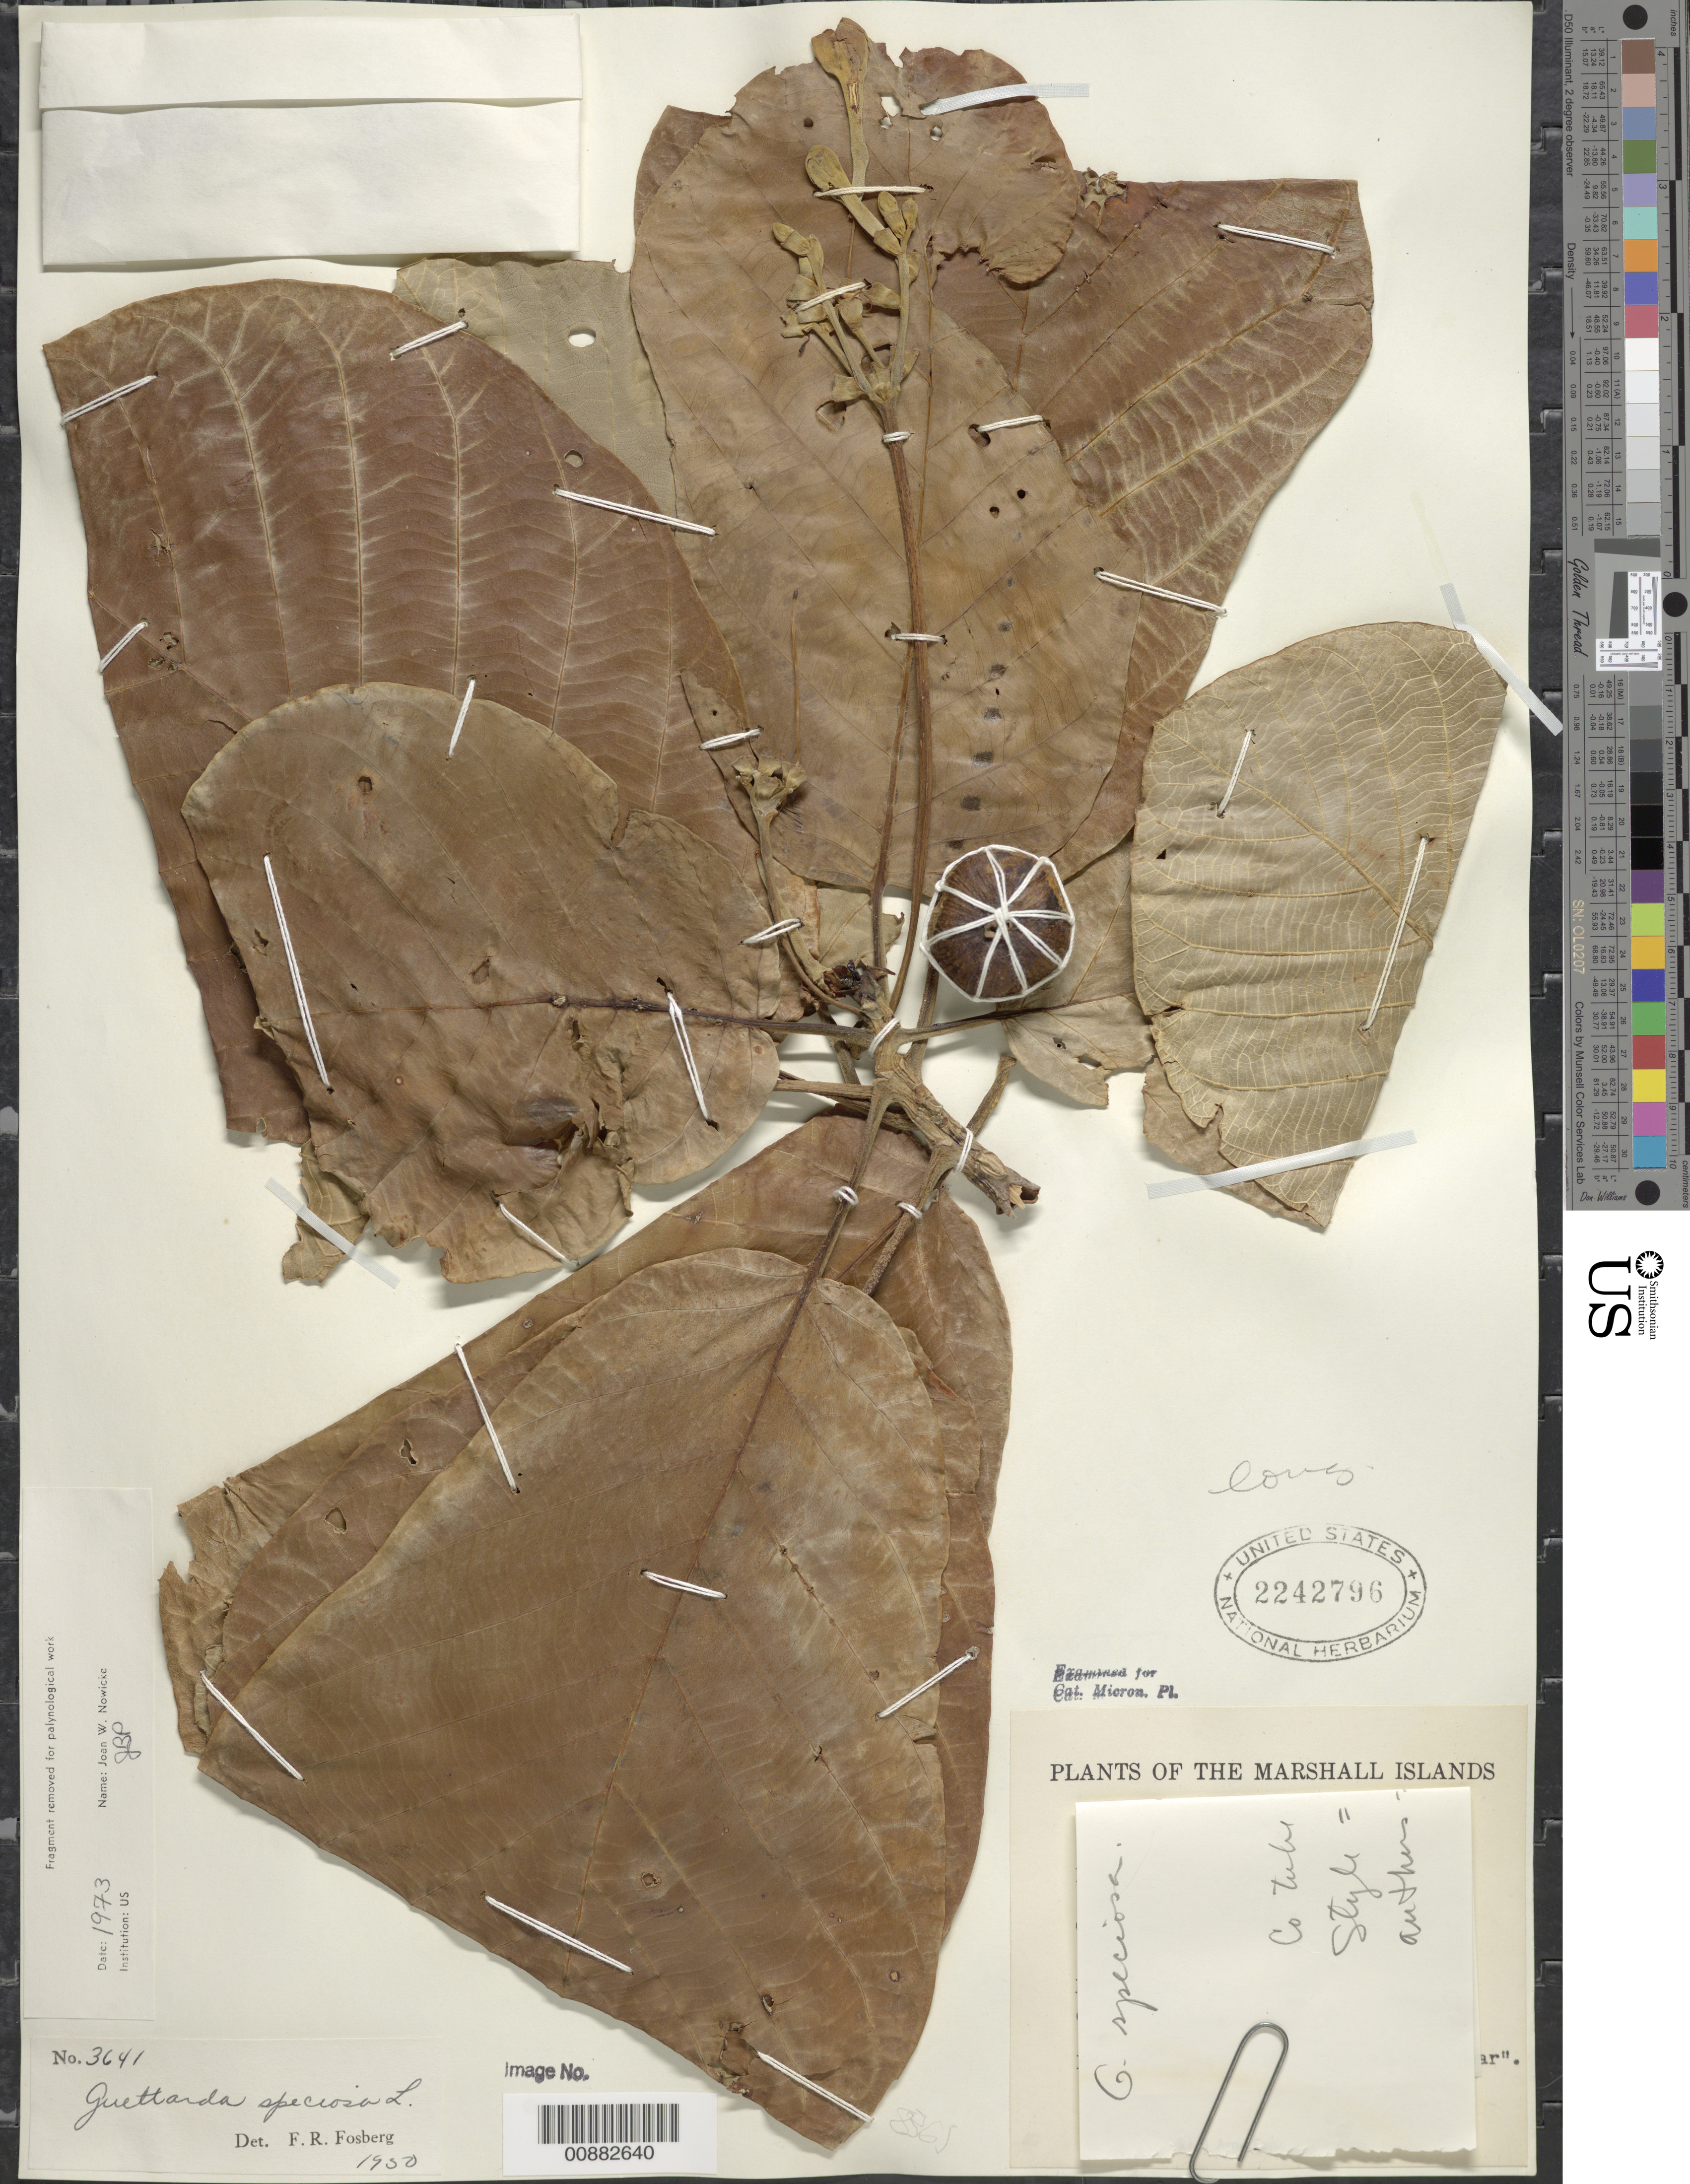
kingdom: Plantae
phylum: Tracheophyta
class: Magnoliopsida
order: Gentianales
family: Rubiaceae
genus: Guettarda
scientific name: Guettarda speciosa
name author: L.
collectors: D. Anderson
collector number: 3641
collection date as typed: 11 May 1950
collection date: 1950-05-11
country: Marshall Islands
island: Arno Atoll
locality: Ine Islet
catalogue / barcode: US 2242796